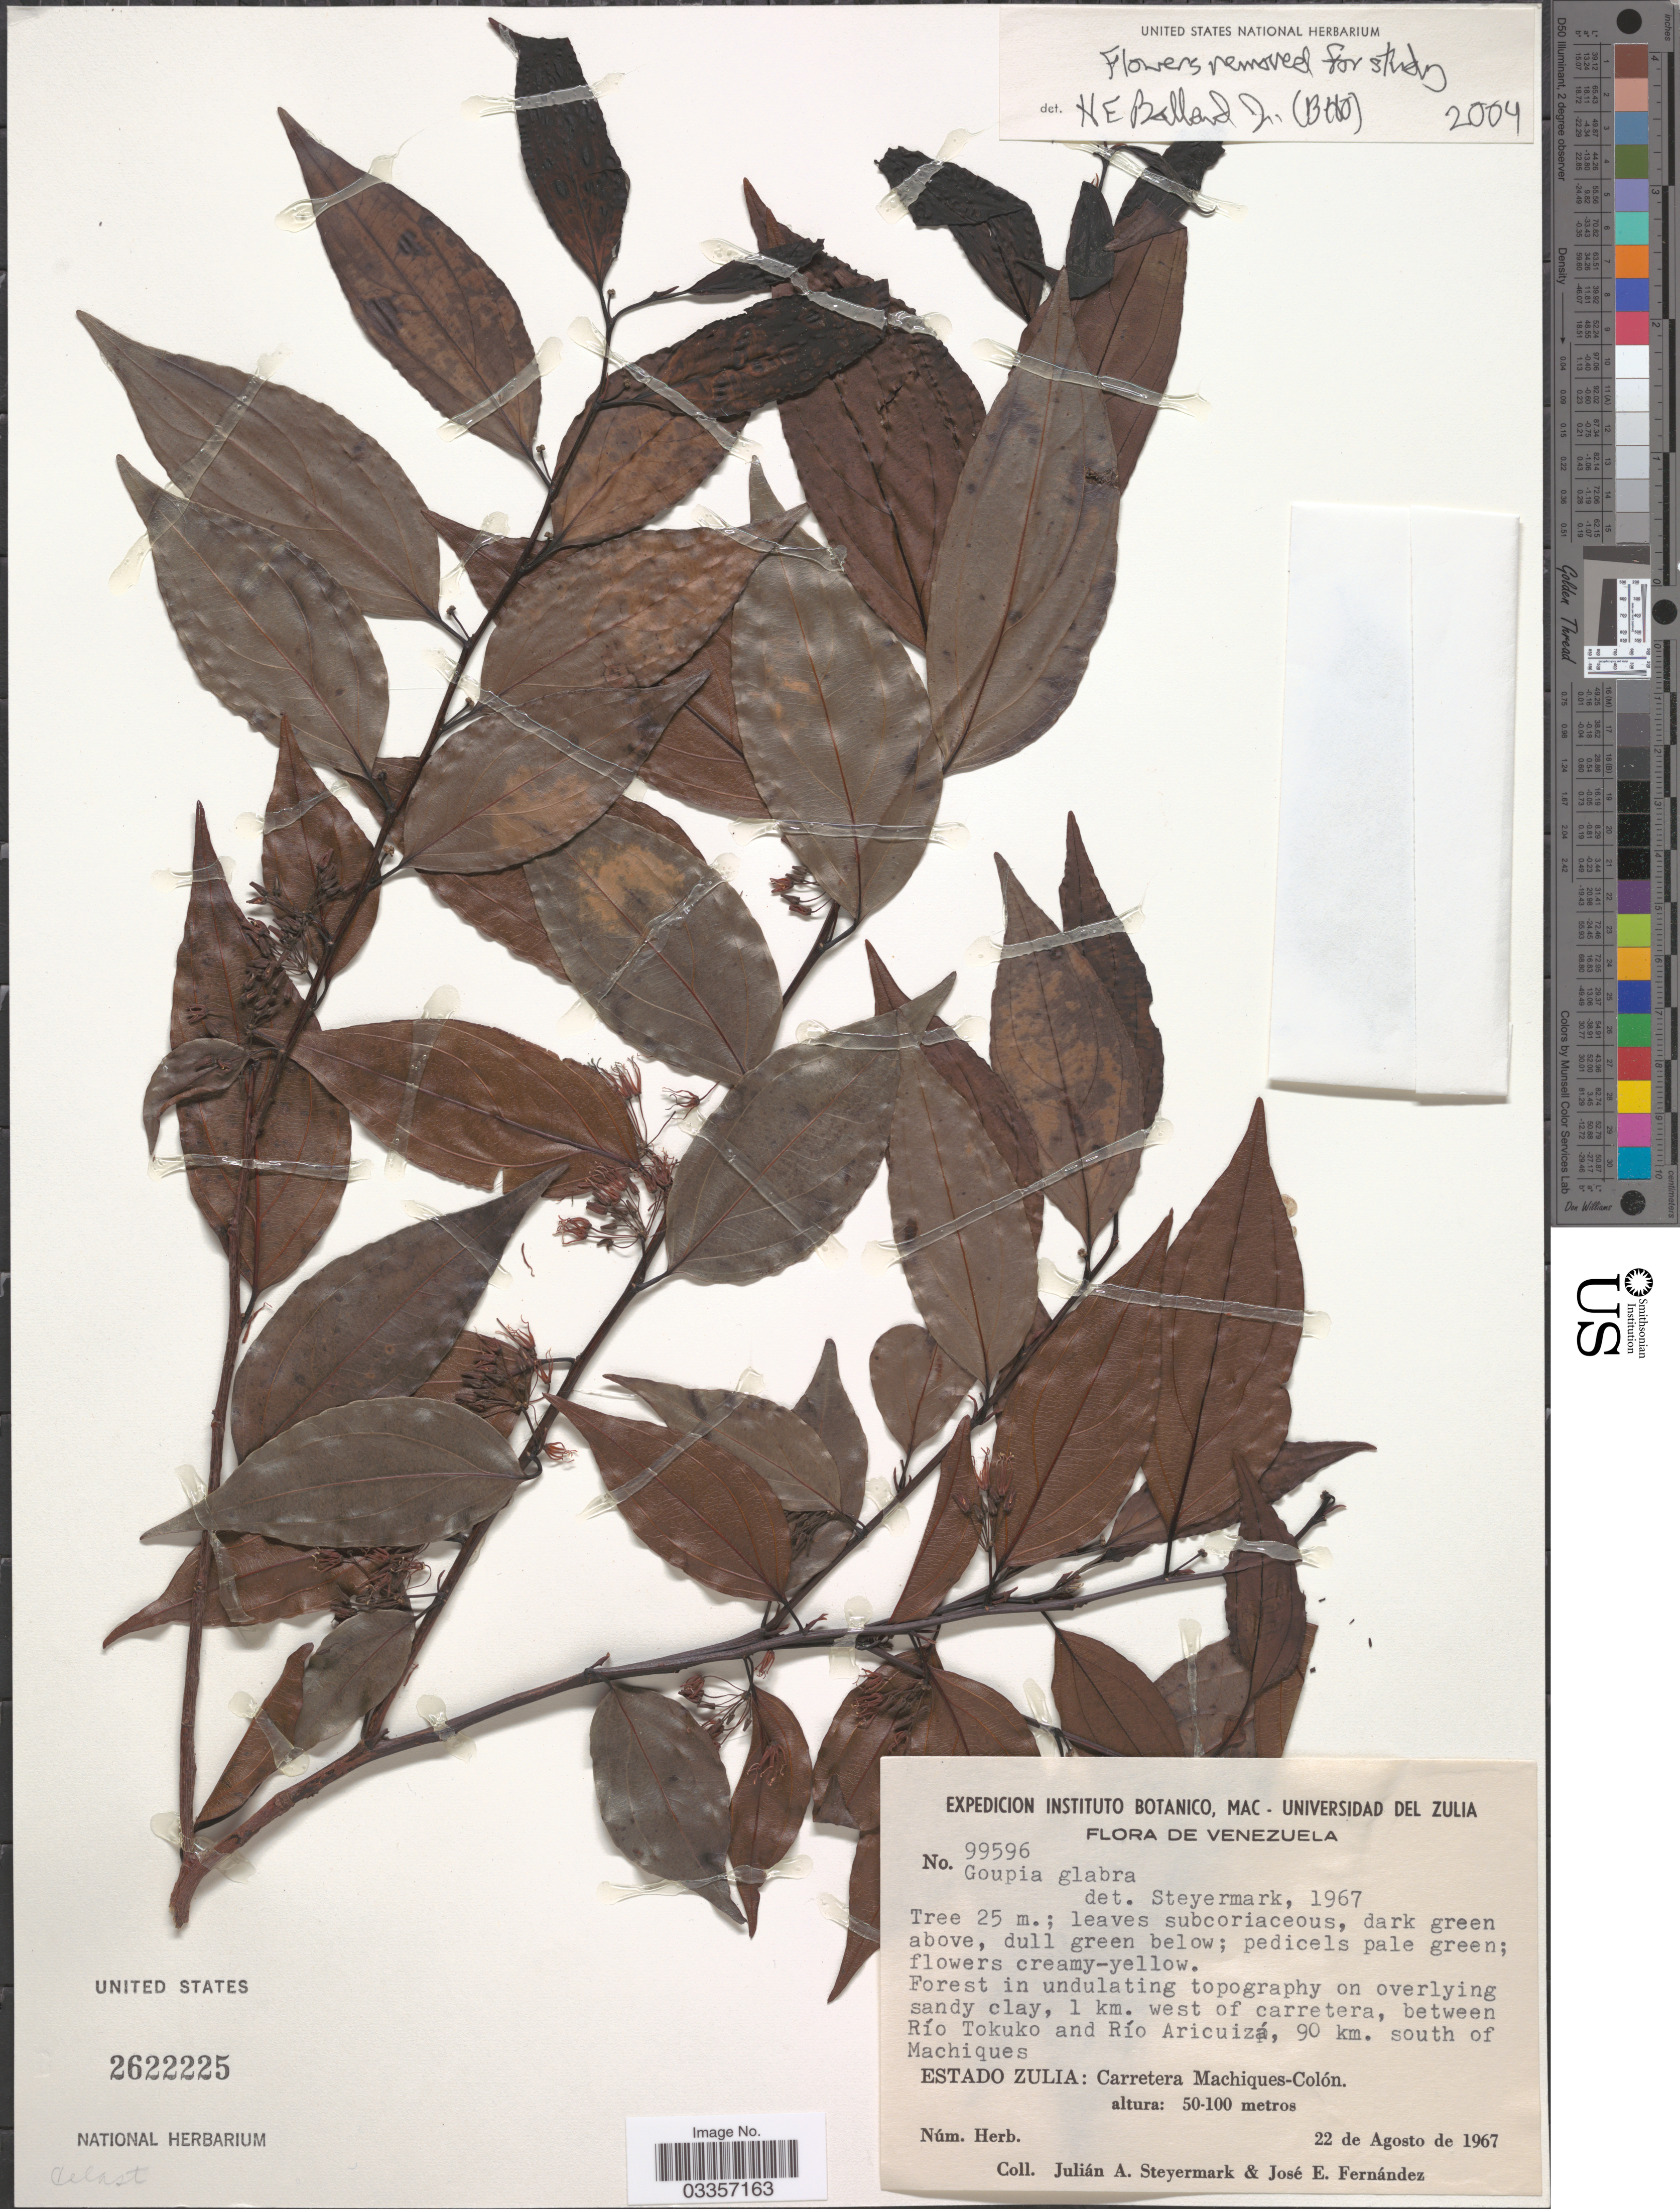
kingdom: Plantae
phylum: Tracheophyta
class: Magnoliopsida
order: Malpighiales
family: Goupiaceae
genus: Goupia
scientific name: Goupia glabra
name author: Aubl.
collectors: J. Steyermark & J. Fernández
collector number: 99596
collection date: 1967-08-22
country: Venezuela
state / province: Zulia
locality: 1 km. west of carretera, between Río Tokuko and Río Aricuizá, 90 km. south of Machiques, Carretera Machiques-Colón.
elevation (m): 50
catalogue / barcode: US 2622225